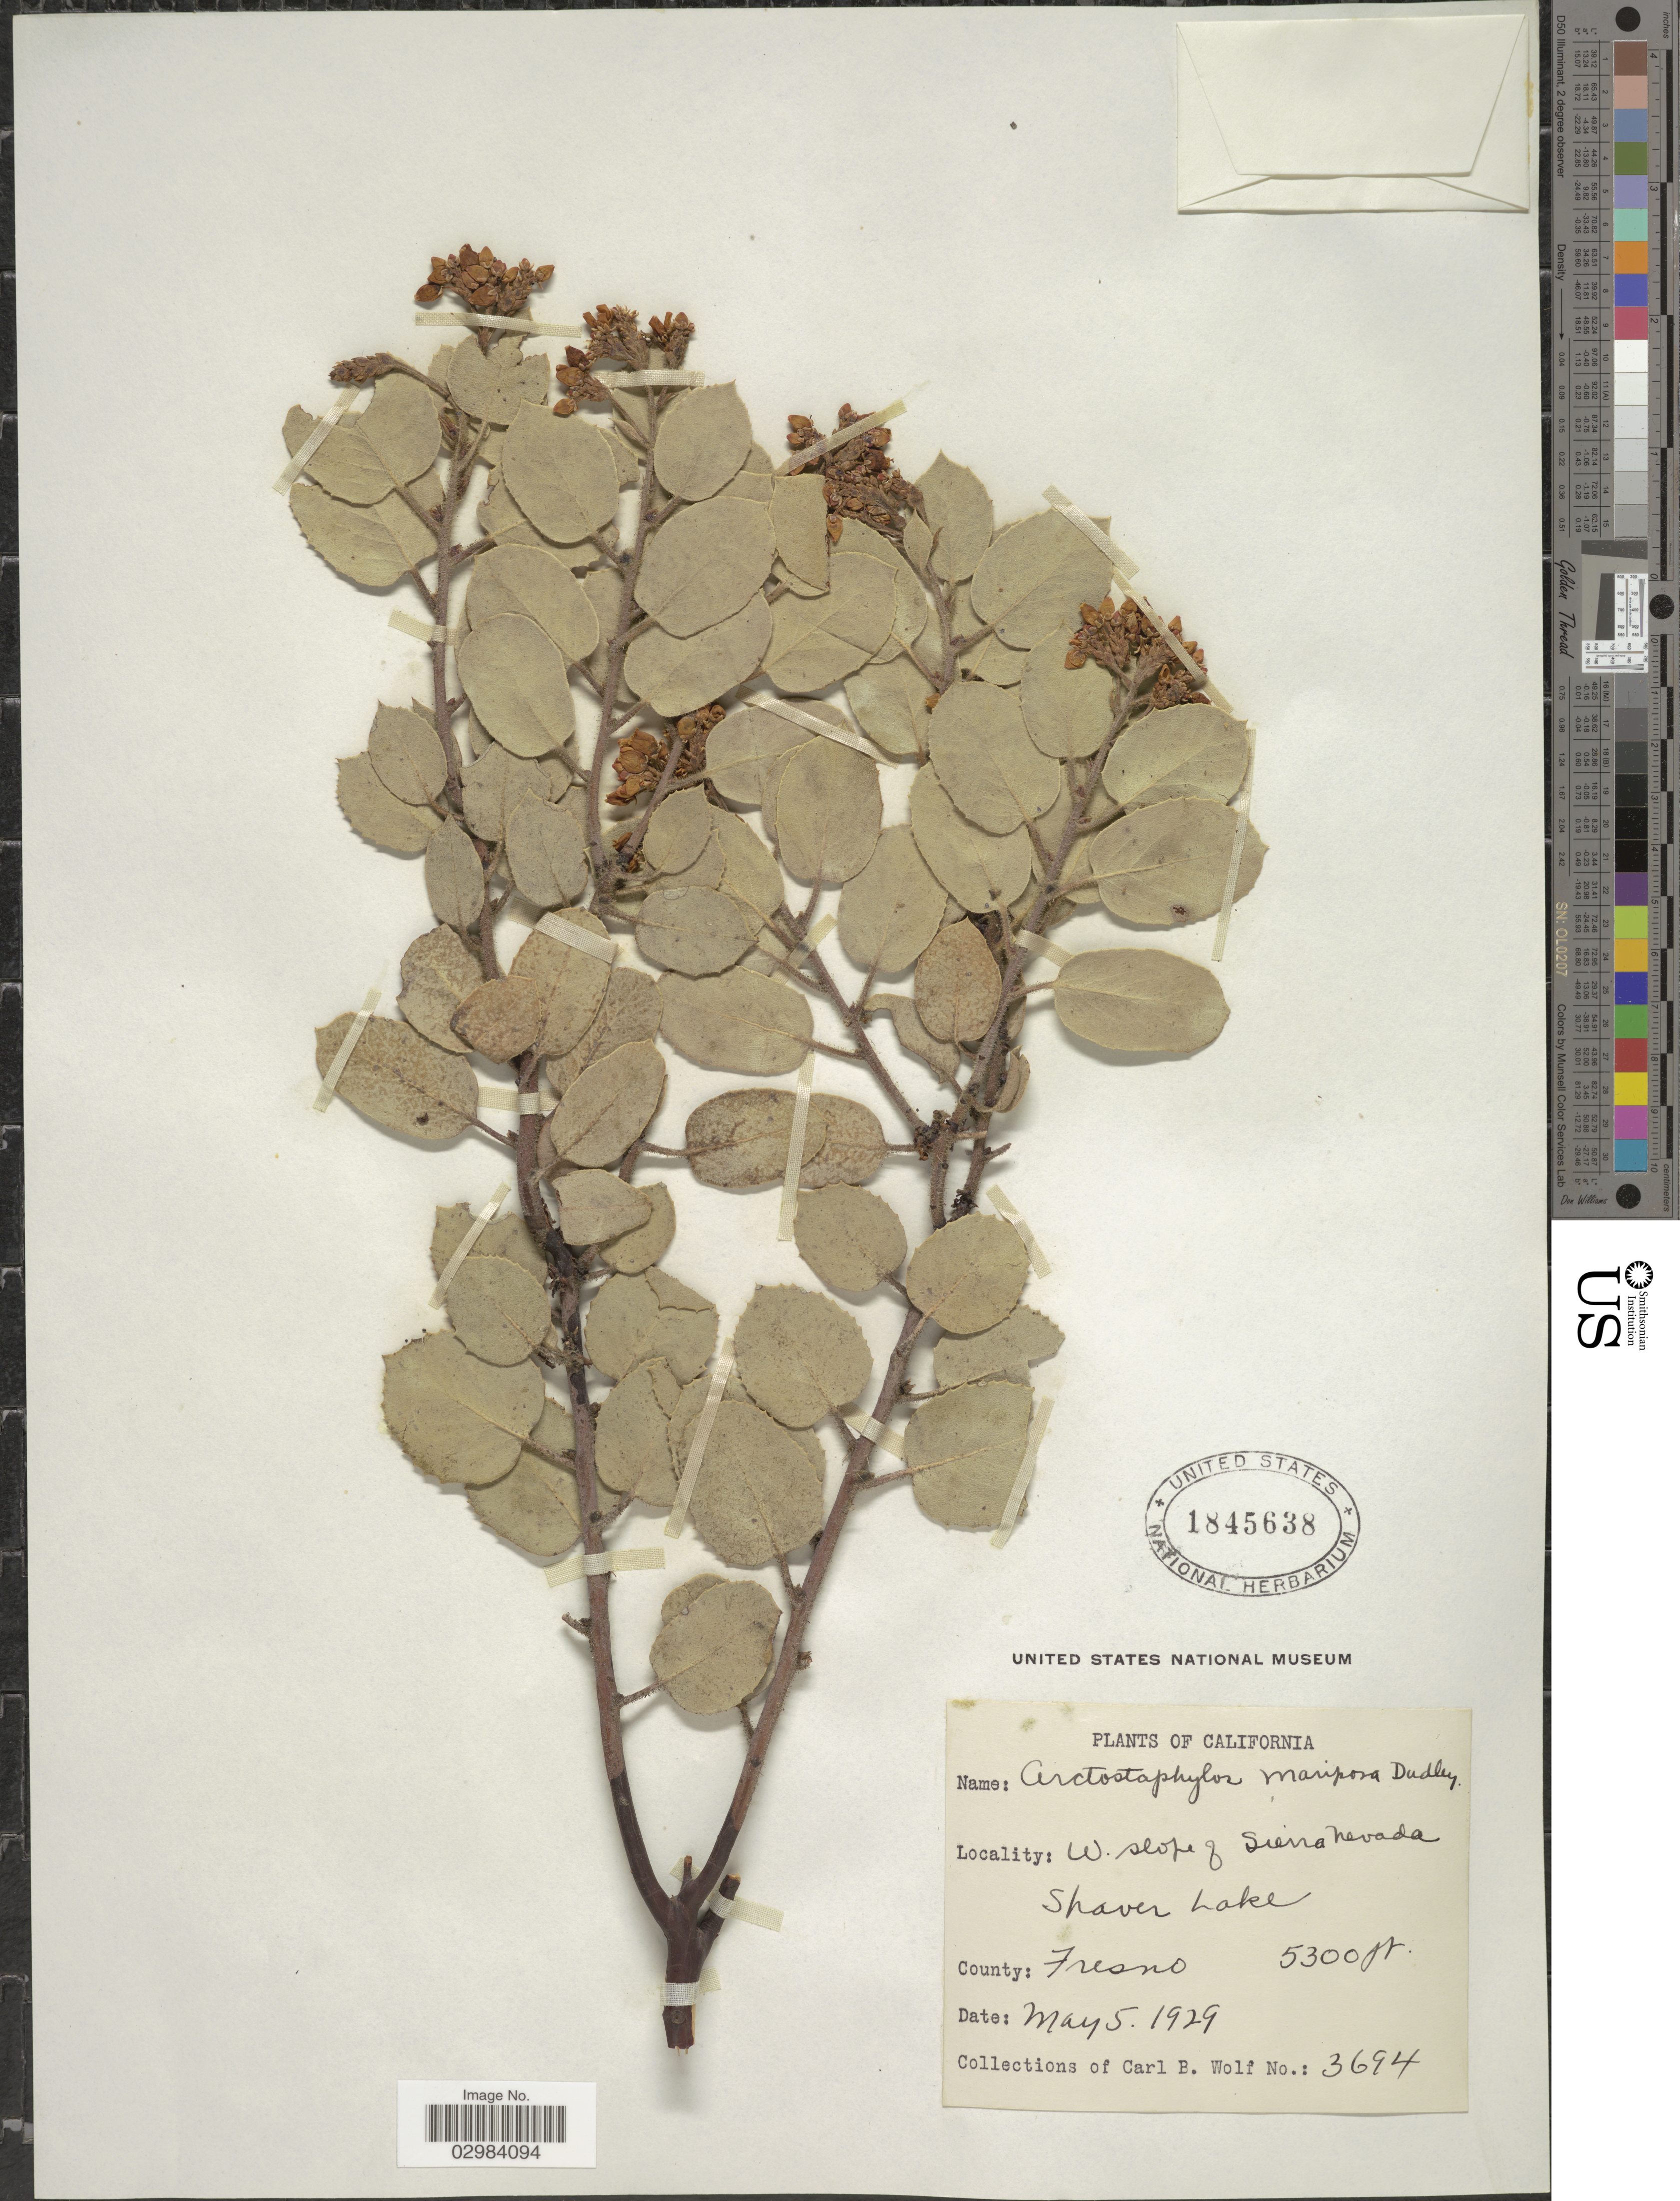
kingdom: Plantae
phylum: Tracheophyta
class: Magnoliopsida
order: Ericales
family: Ericaceae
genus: Arctostaphylos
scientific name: Arctostaphylos mariposa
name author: Dudley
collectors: C. B. Wolf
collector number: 3694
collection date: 1929-05-05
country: United States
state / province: California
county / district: Fresno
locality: W. slope of Sierra Nevada, Shaver Lake. County Fresno.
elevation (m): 1615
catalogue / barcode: US 1845638